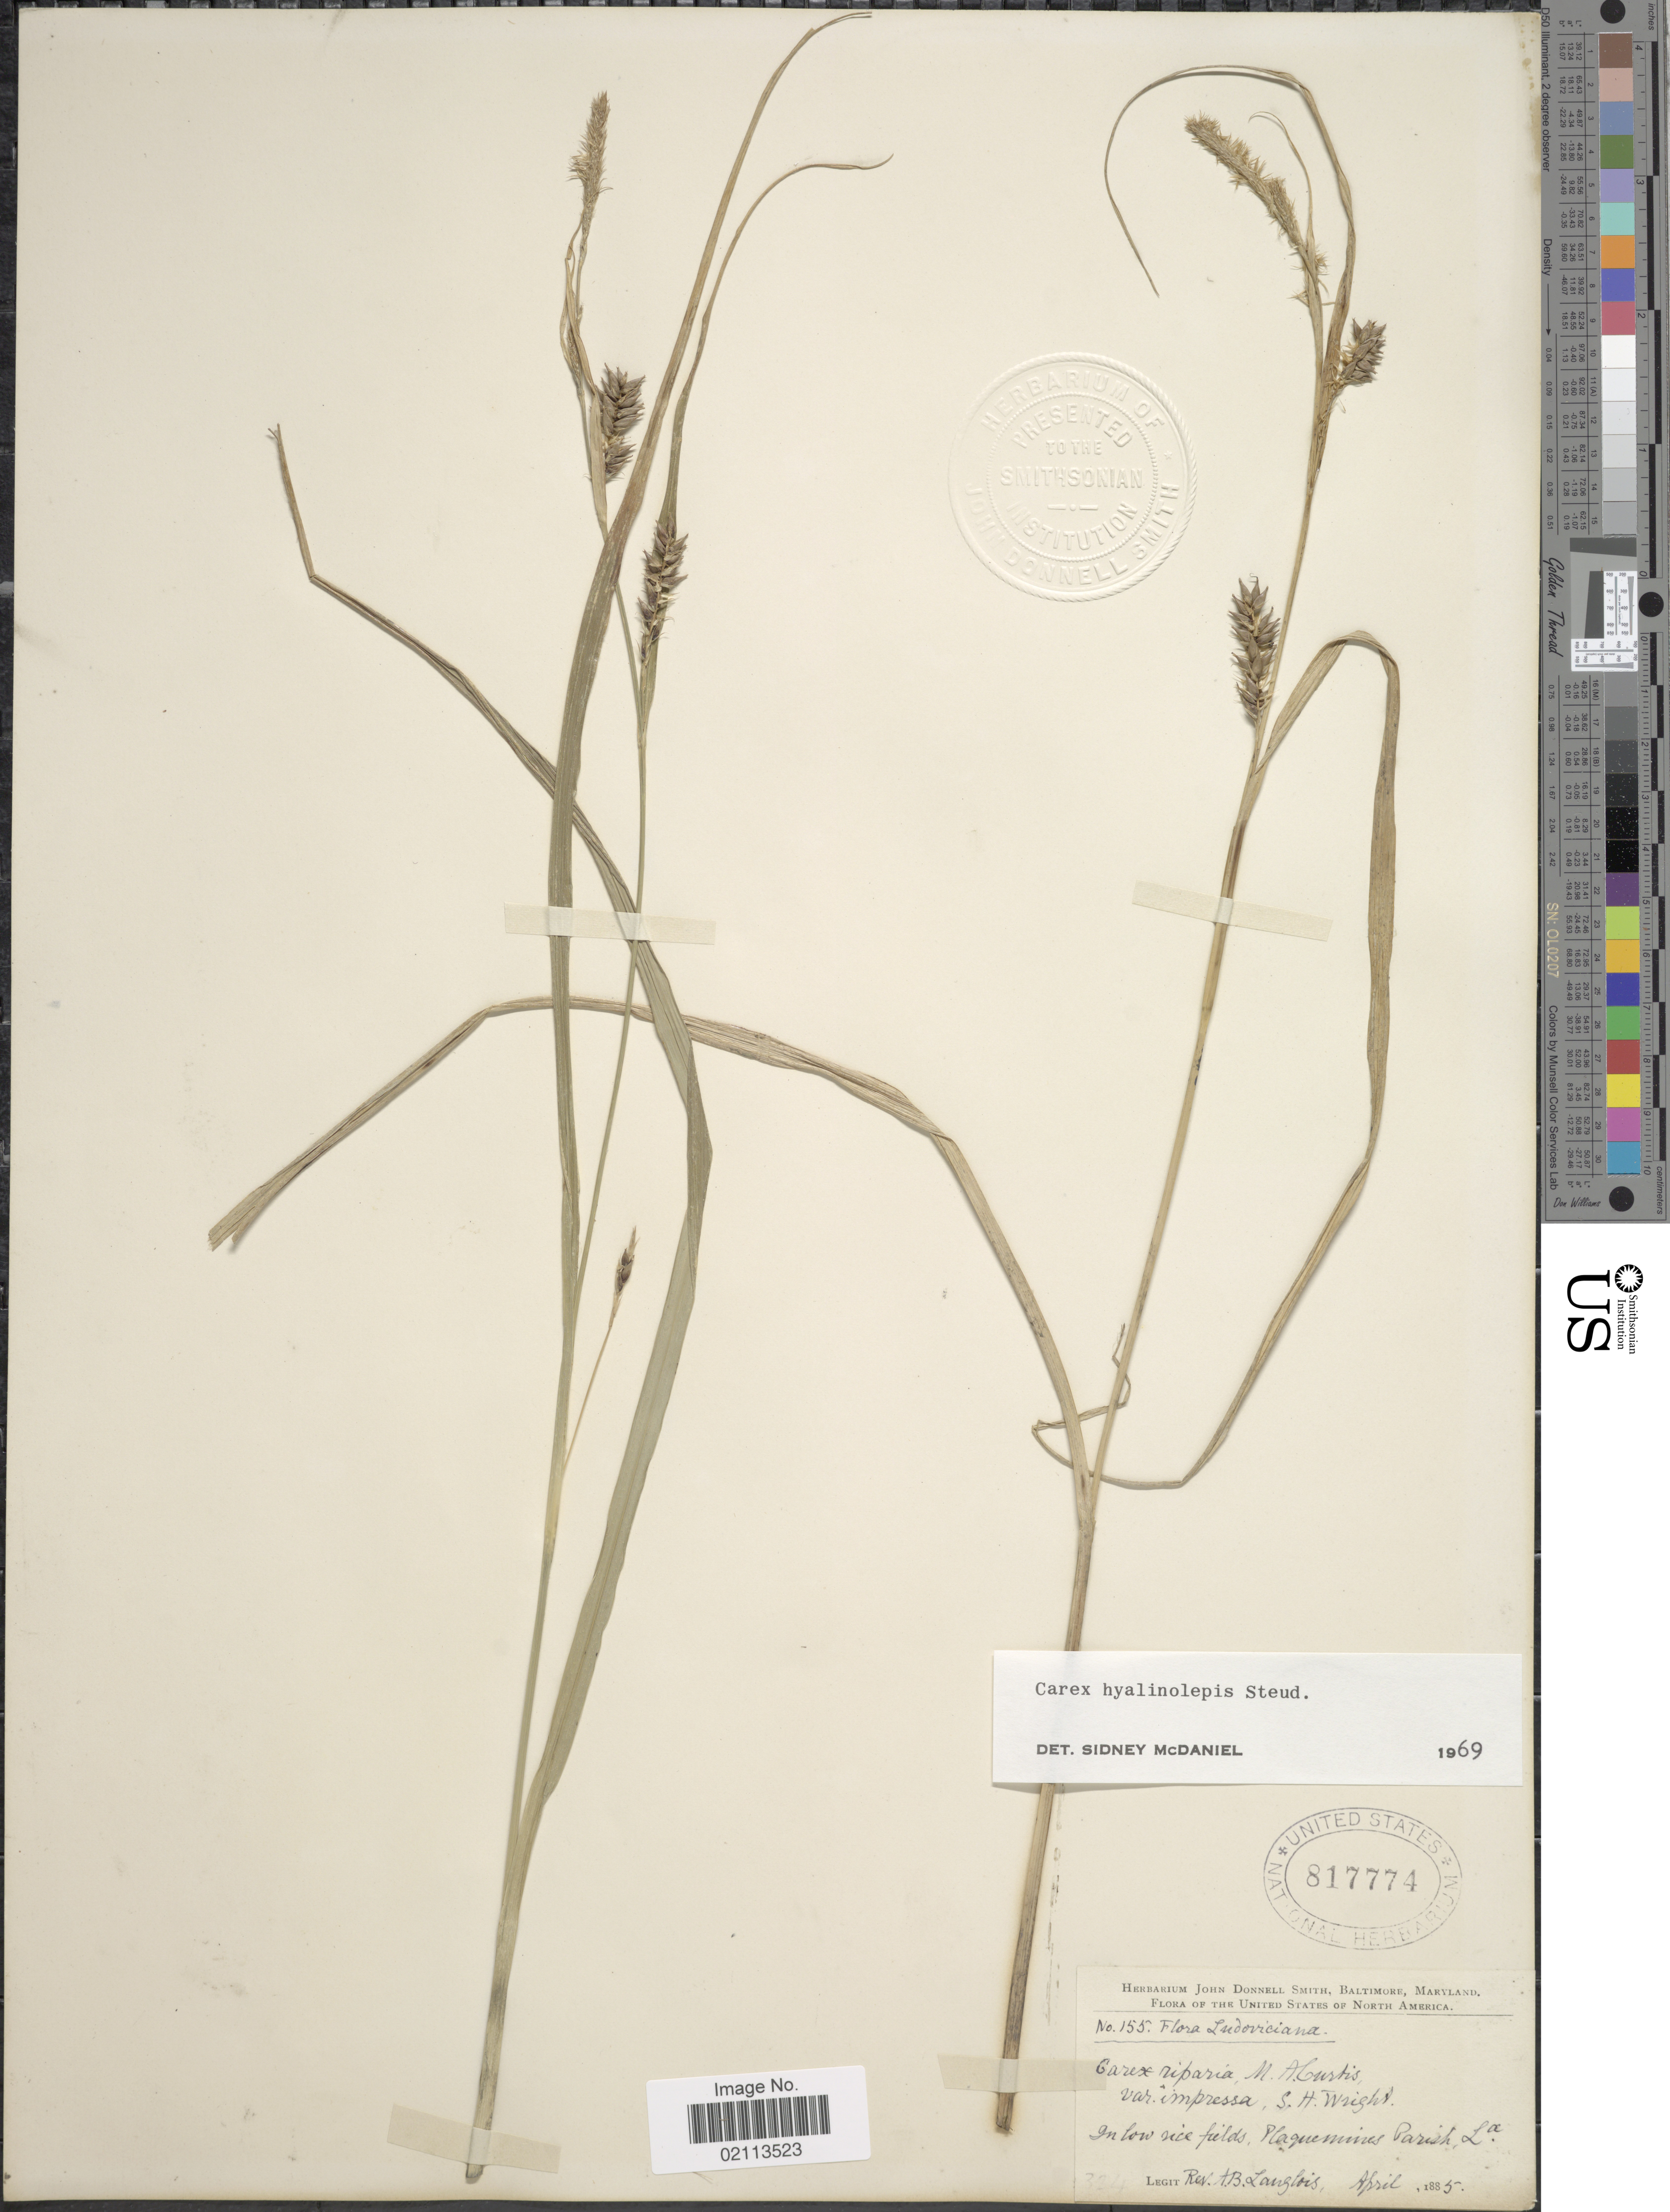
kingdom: Plantae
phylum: Tracheophyta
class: Liliopsida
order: Poales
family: Cyperaceae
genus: Carex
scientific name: Carex hyalinolepis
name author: Steud.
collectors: A. Langlois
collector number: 155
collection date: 1885-04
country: United States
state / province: Louisiana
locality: In low rice fields, Plaquemines Parish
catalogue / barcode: US 817774